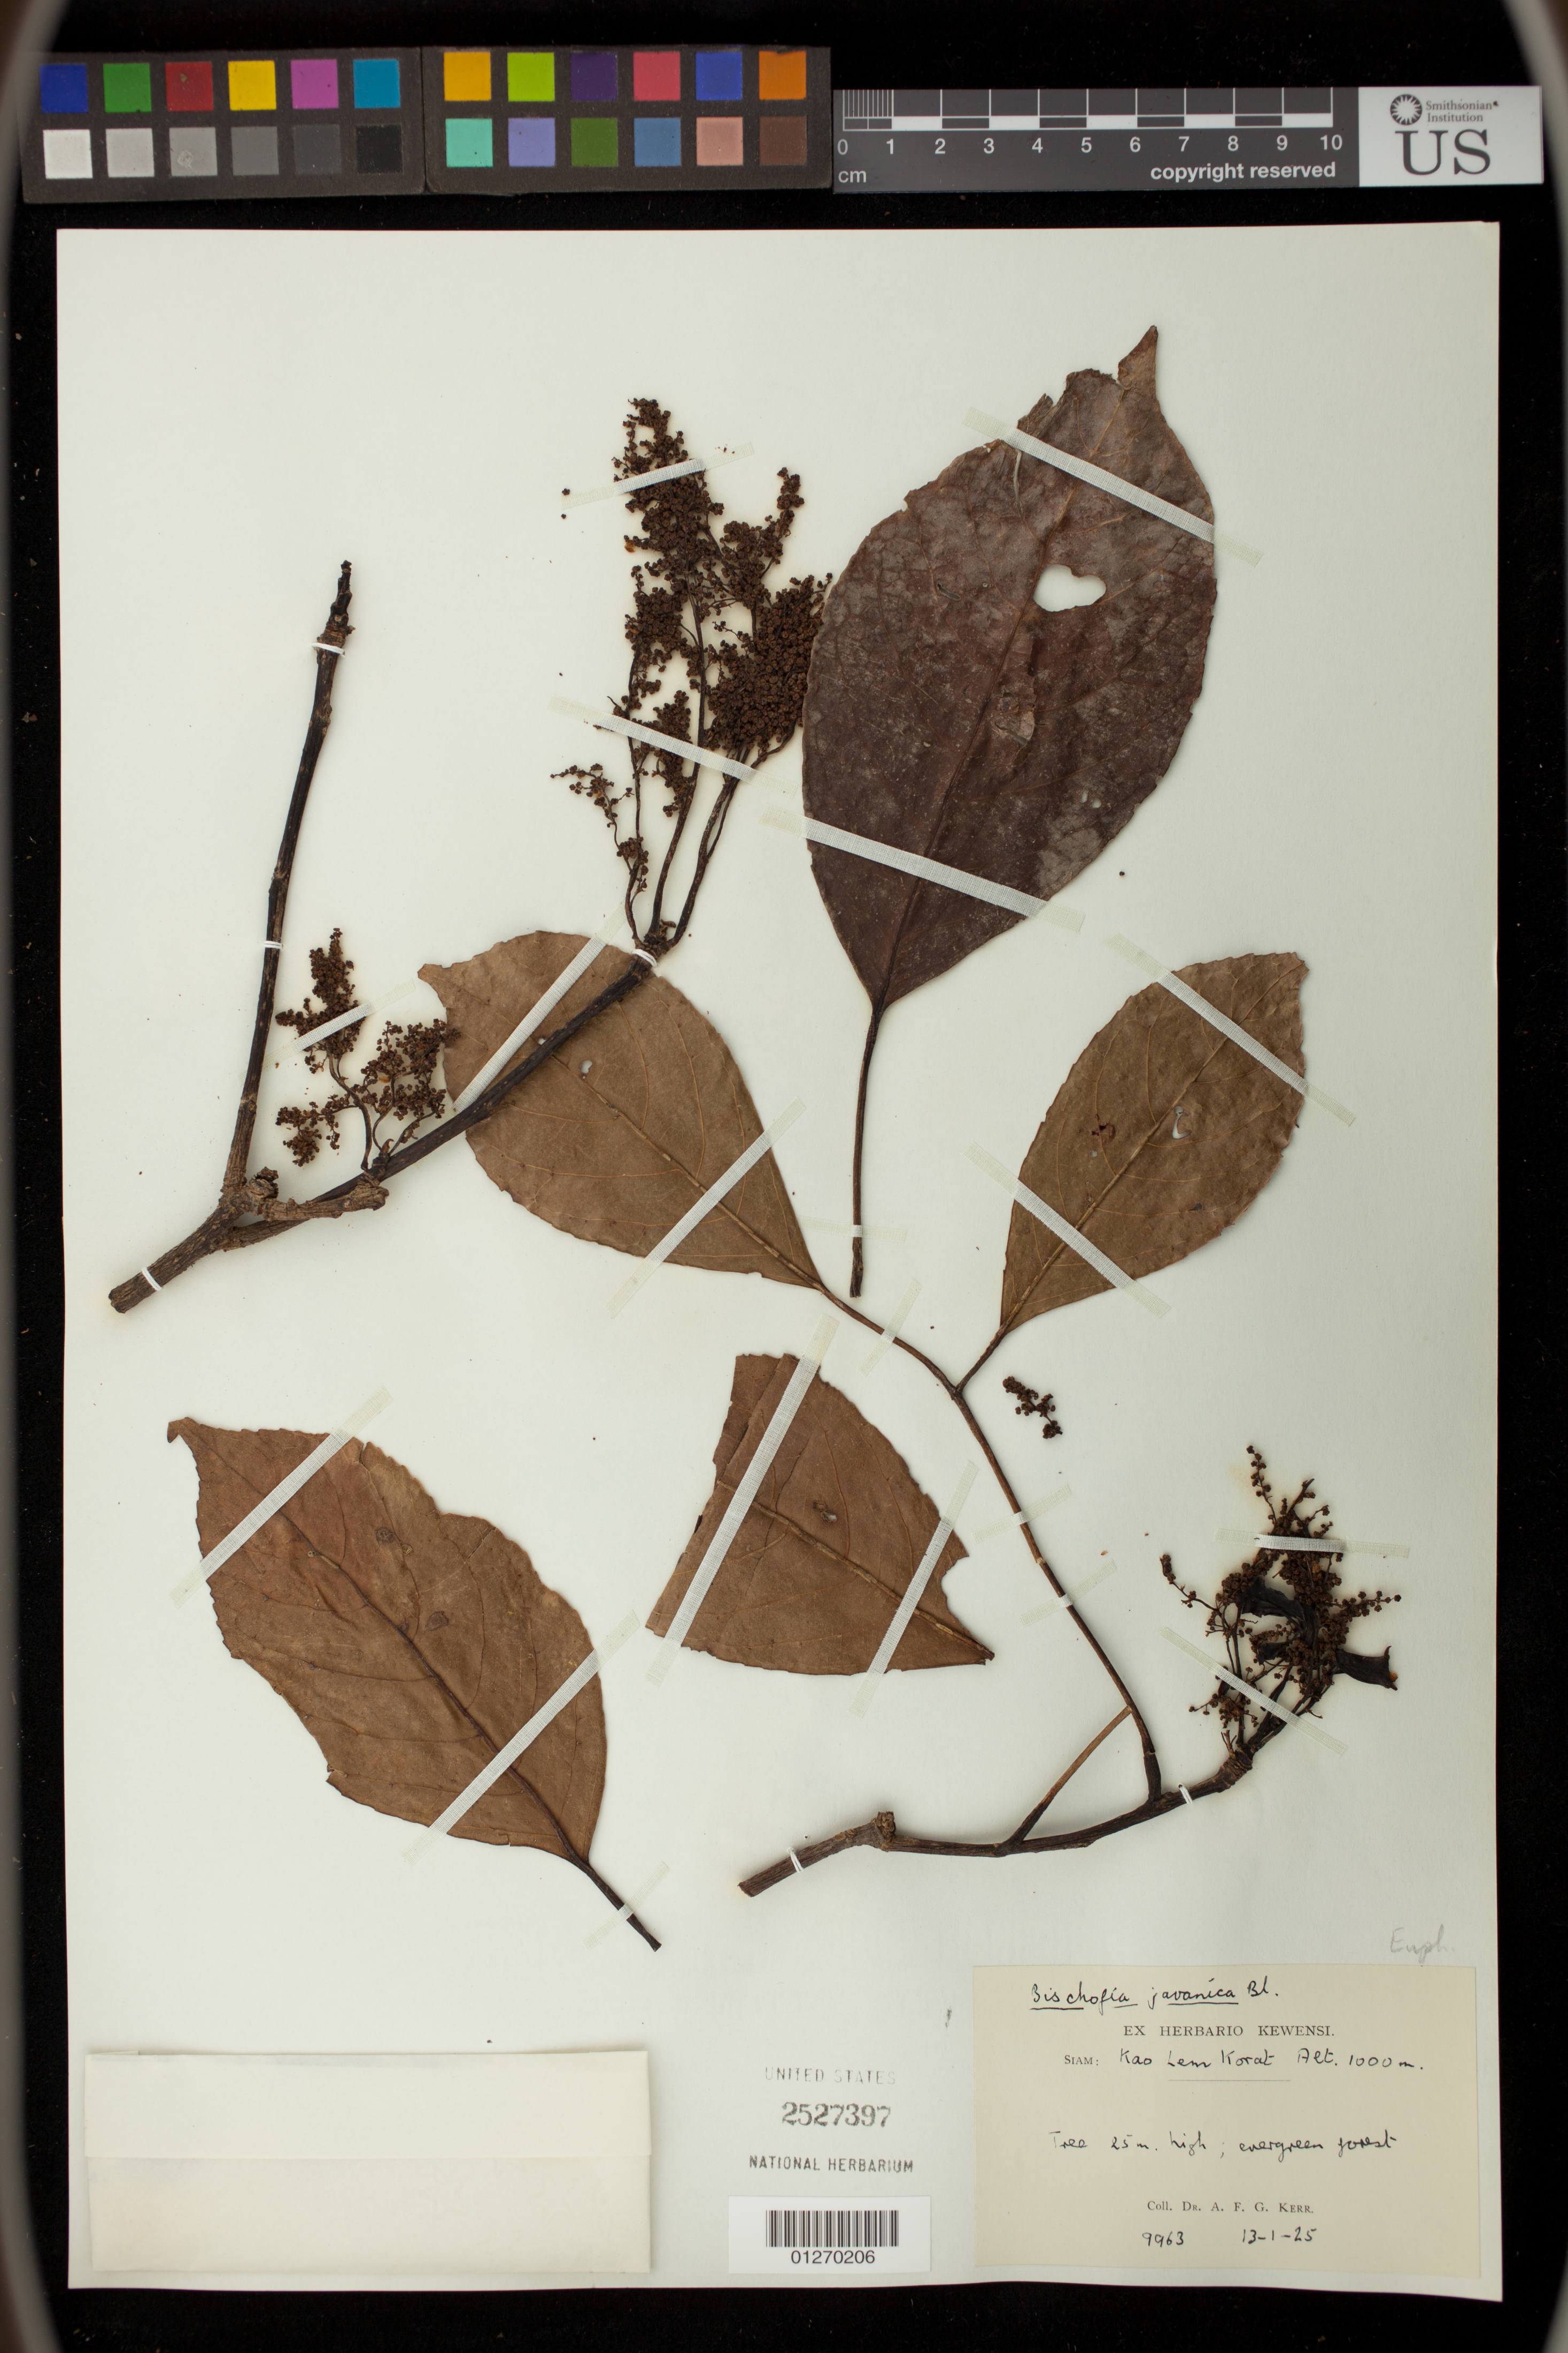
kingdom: Plantae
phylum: Tracheophyta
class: Magnoliopsida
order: Malpighiales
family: Phyllanthaceae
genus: Bischofia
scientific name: Bischofia javanica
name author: Blume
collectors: A. F. G. Kerr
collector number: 9963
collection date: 1925-01-13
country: Thailand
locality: Kao Lem Korat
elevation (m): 1000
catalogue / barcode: US 2527397